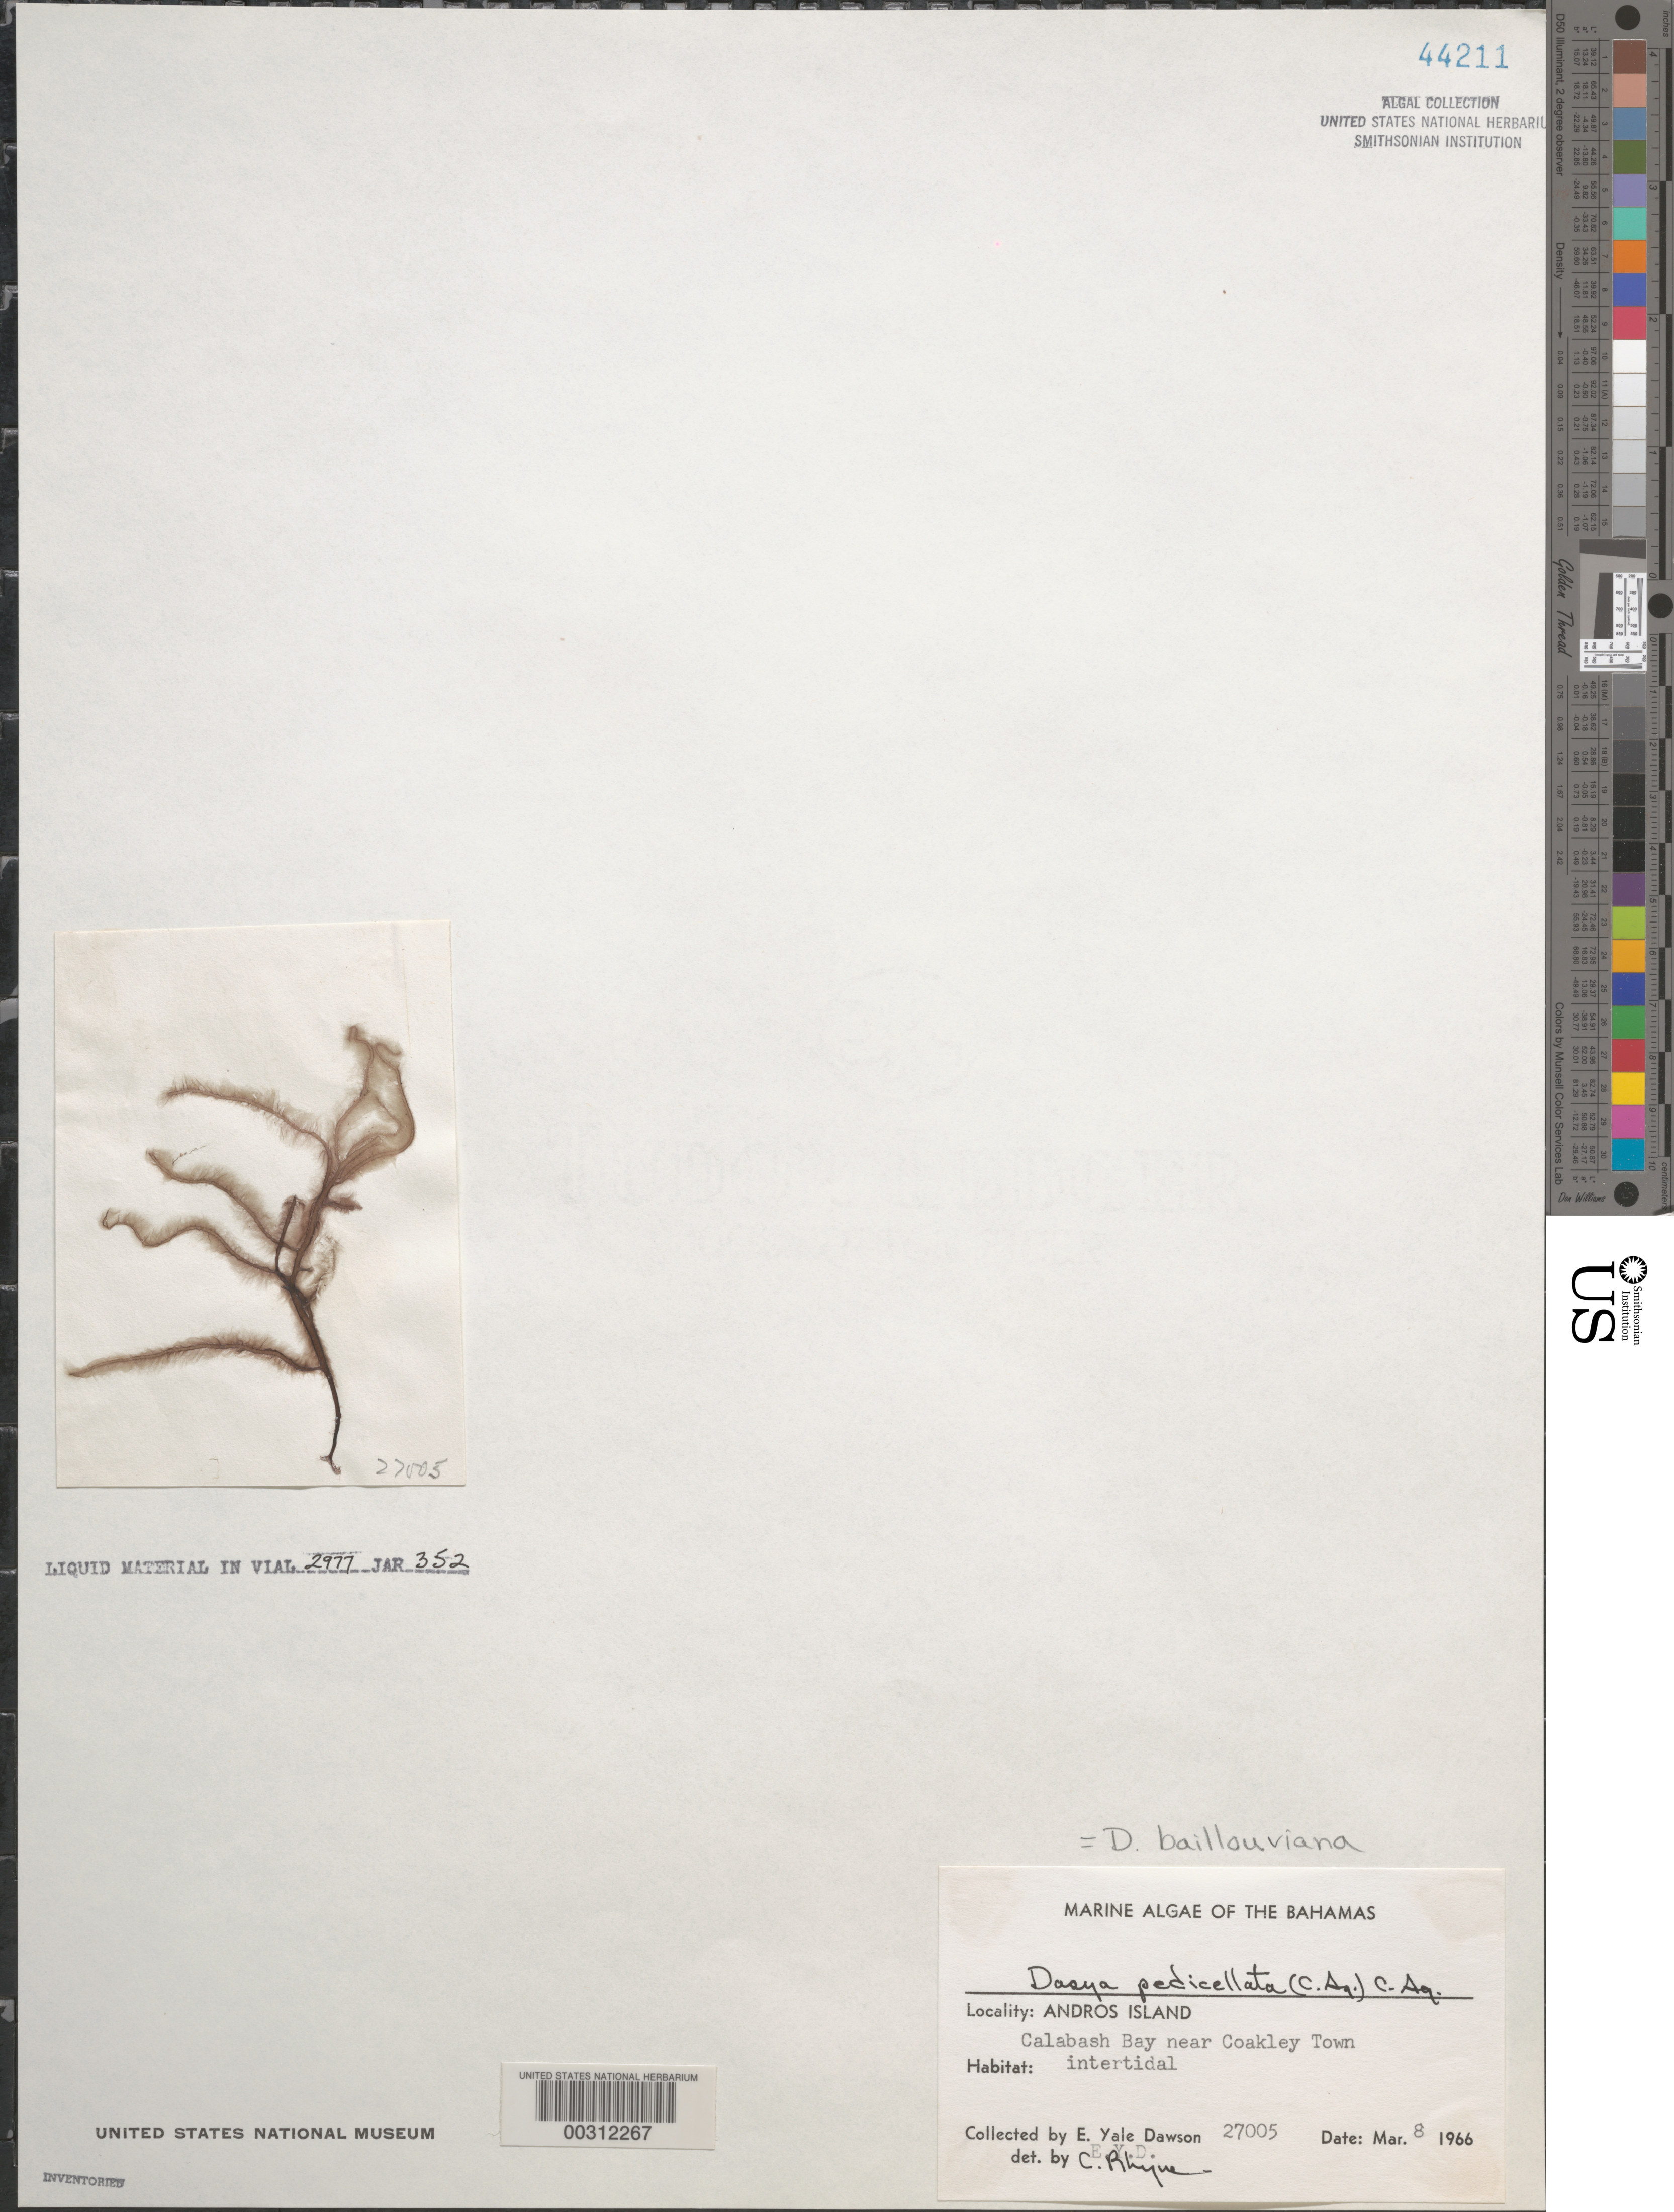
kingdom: Plantae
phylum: Rhodophyta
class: Florideophyceae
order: Ceramiales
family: Dasyaceae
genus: Dasya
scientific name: Dasya pedicellata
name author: (C. Agardh) C. Agardh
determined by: Algae name updating Project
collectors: E. Y. Dawson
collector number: EYD 27005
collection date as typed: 08 Mar 1966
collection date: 1966-03-08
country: Bahamas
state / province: Andros Island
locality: Calabash bay near coakley town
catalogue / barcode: US 44211